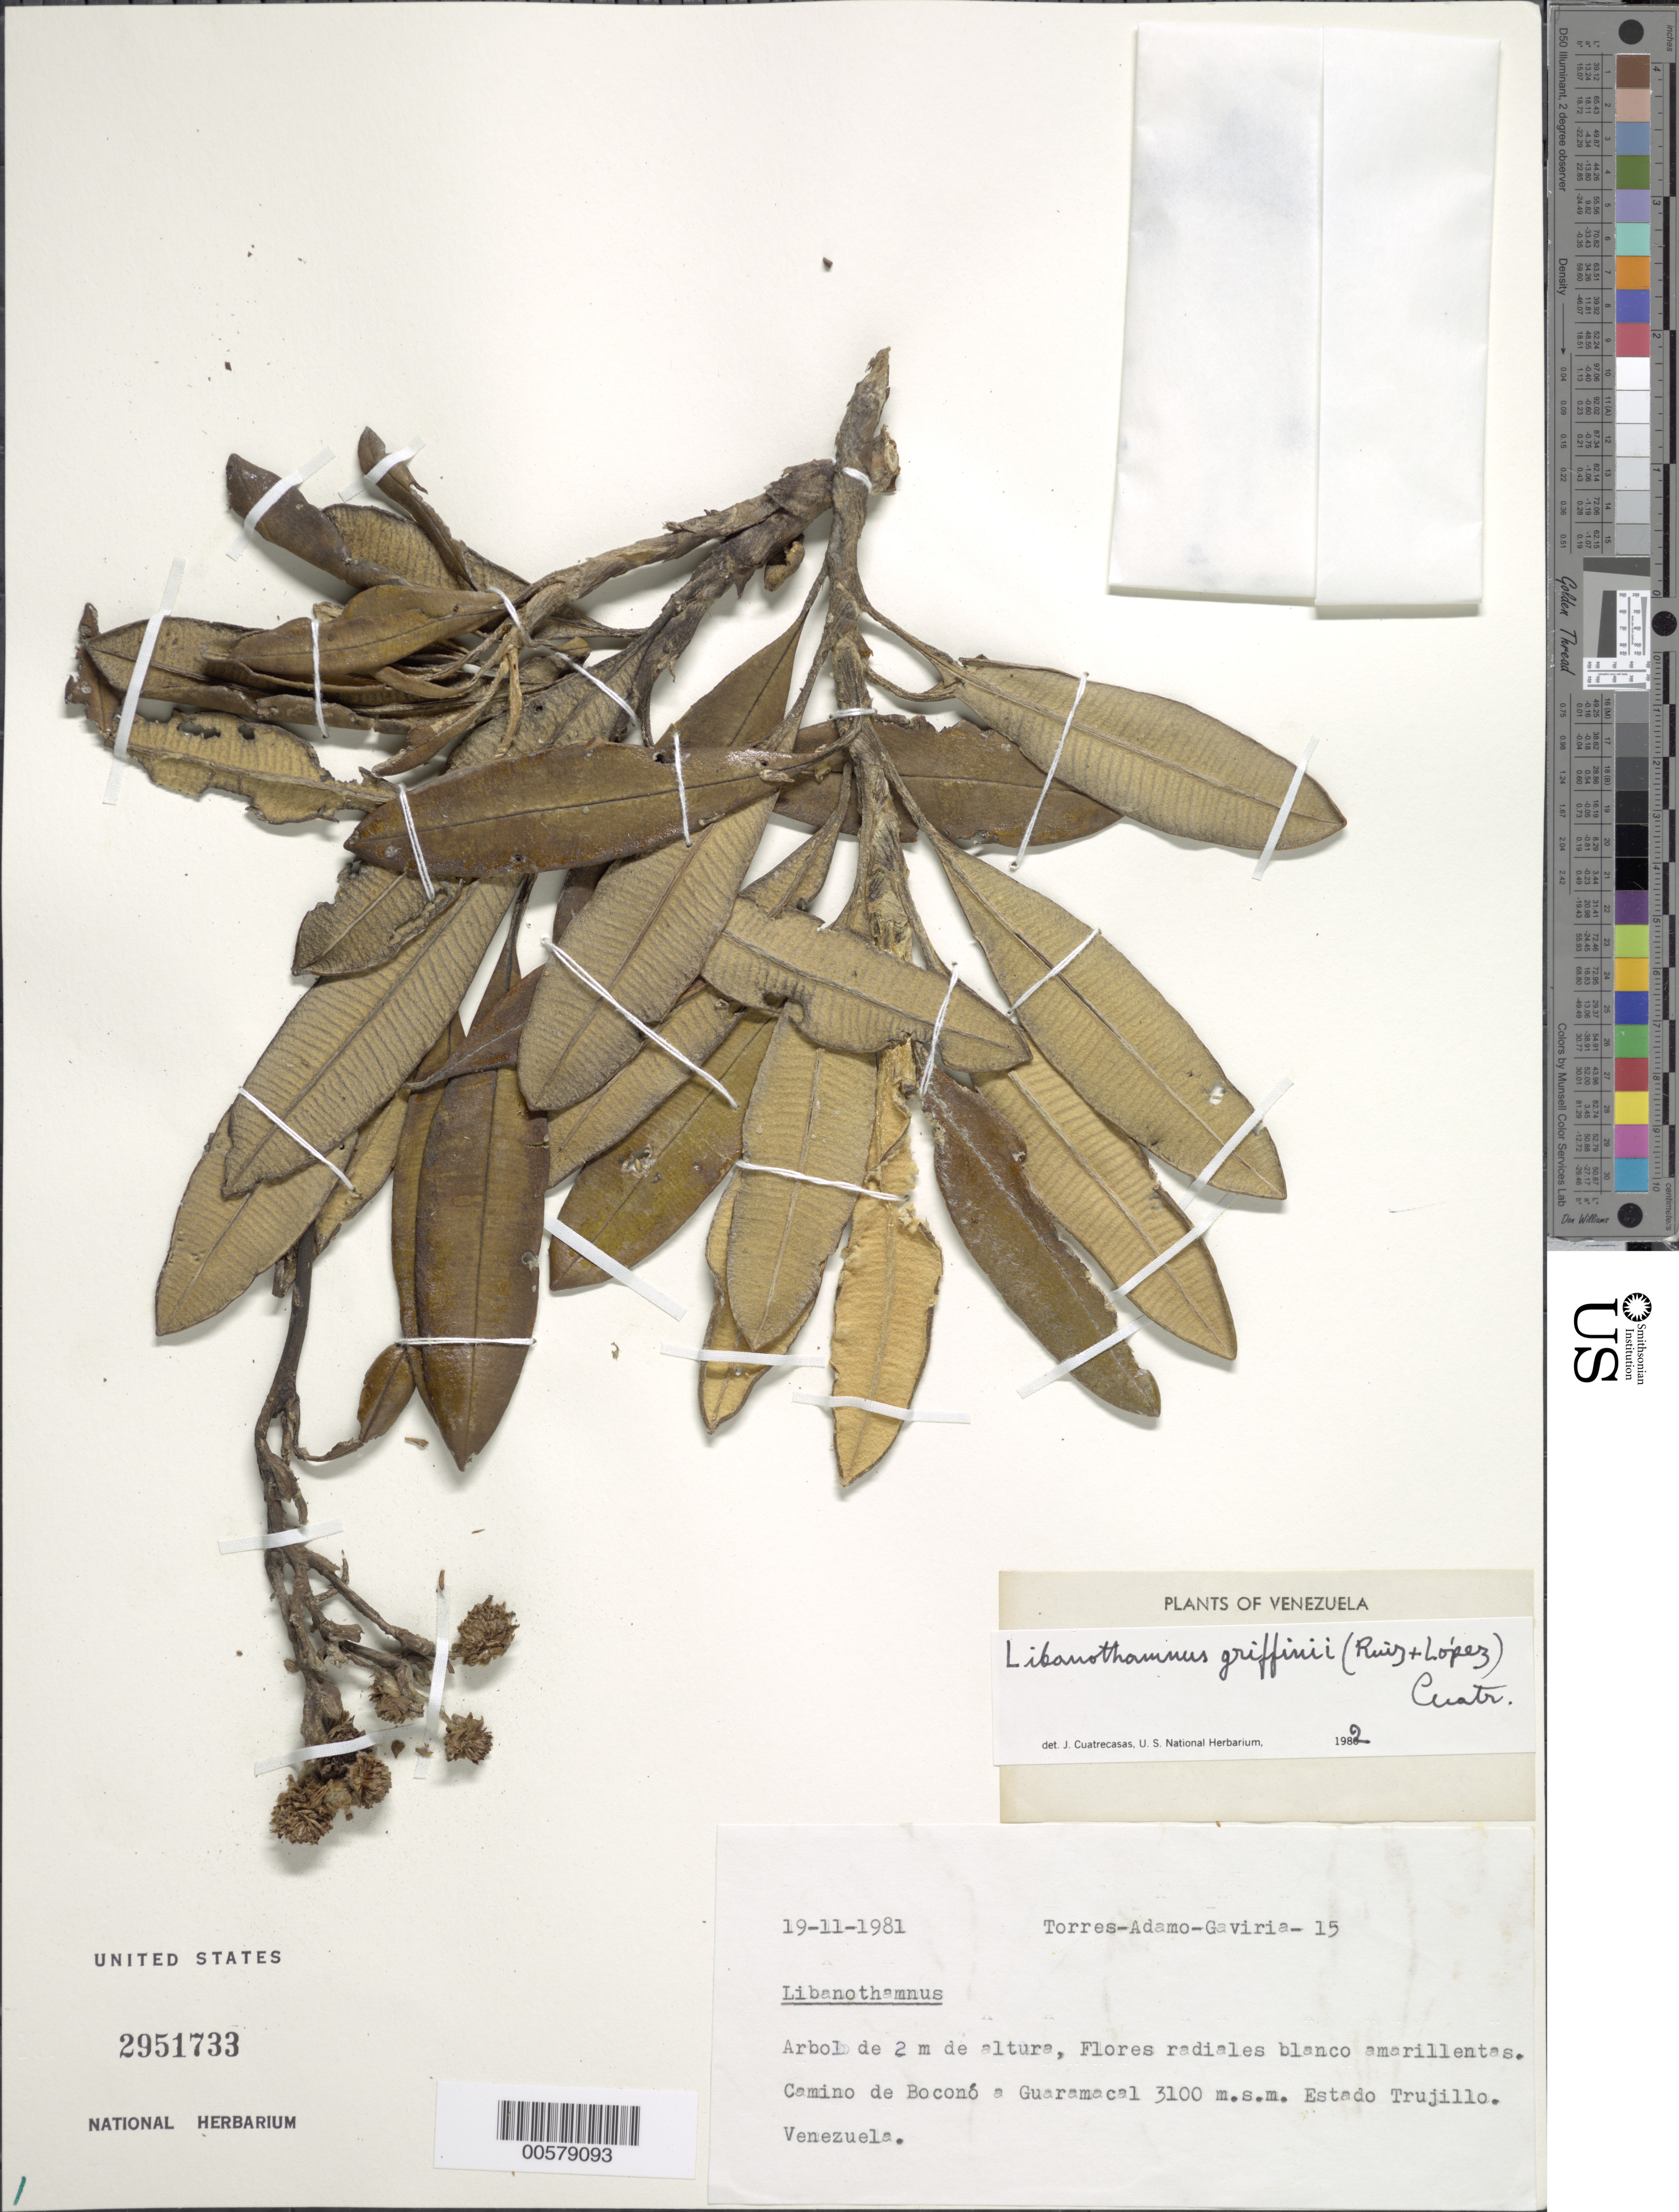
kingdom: Plantae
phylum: Tracheophyta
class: Magnoliopsida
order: Asterales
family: Asteraceae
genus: Libanothamnus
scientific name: Libanothamnus griffinii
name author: (Ruíz-Terán & López Fig.) Cuatrec.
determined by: Cuatrecasas, J.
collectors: F. Torres, G. Adamo & Gaviria, --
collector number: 15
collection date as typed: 19 Nov 1981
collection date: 1981-11-19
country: Venezuela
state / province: Trujillo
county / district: Boconó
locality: Camino de Boconó a Guaramacal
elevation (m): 3100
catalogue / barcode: US 2951733